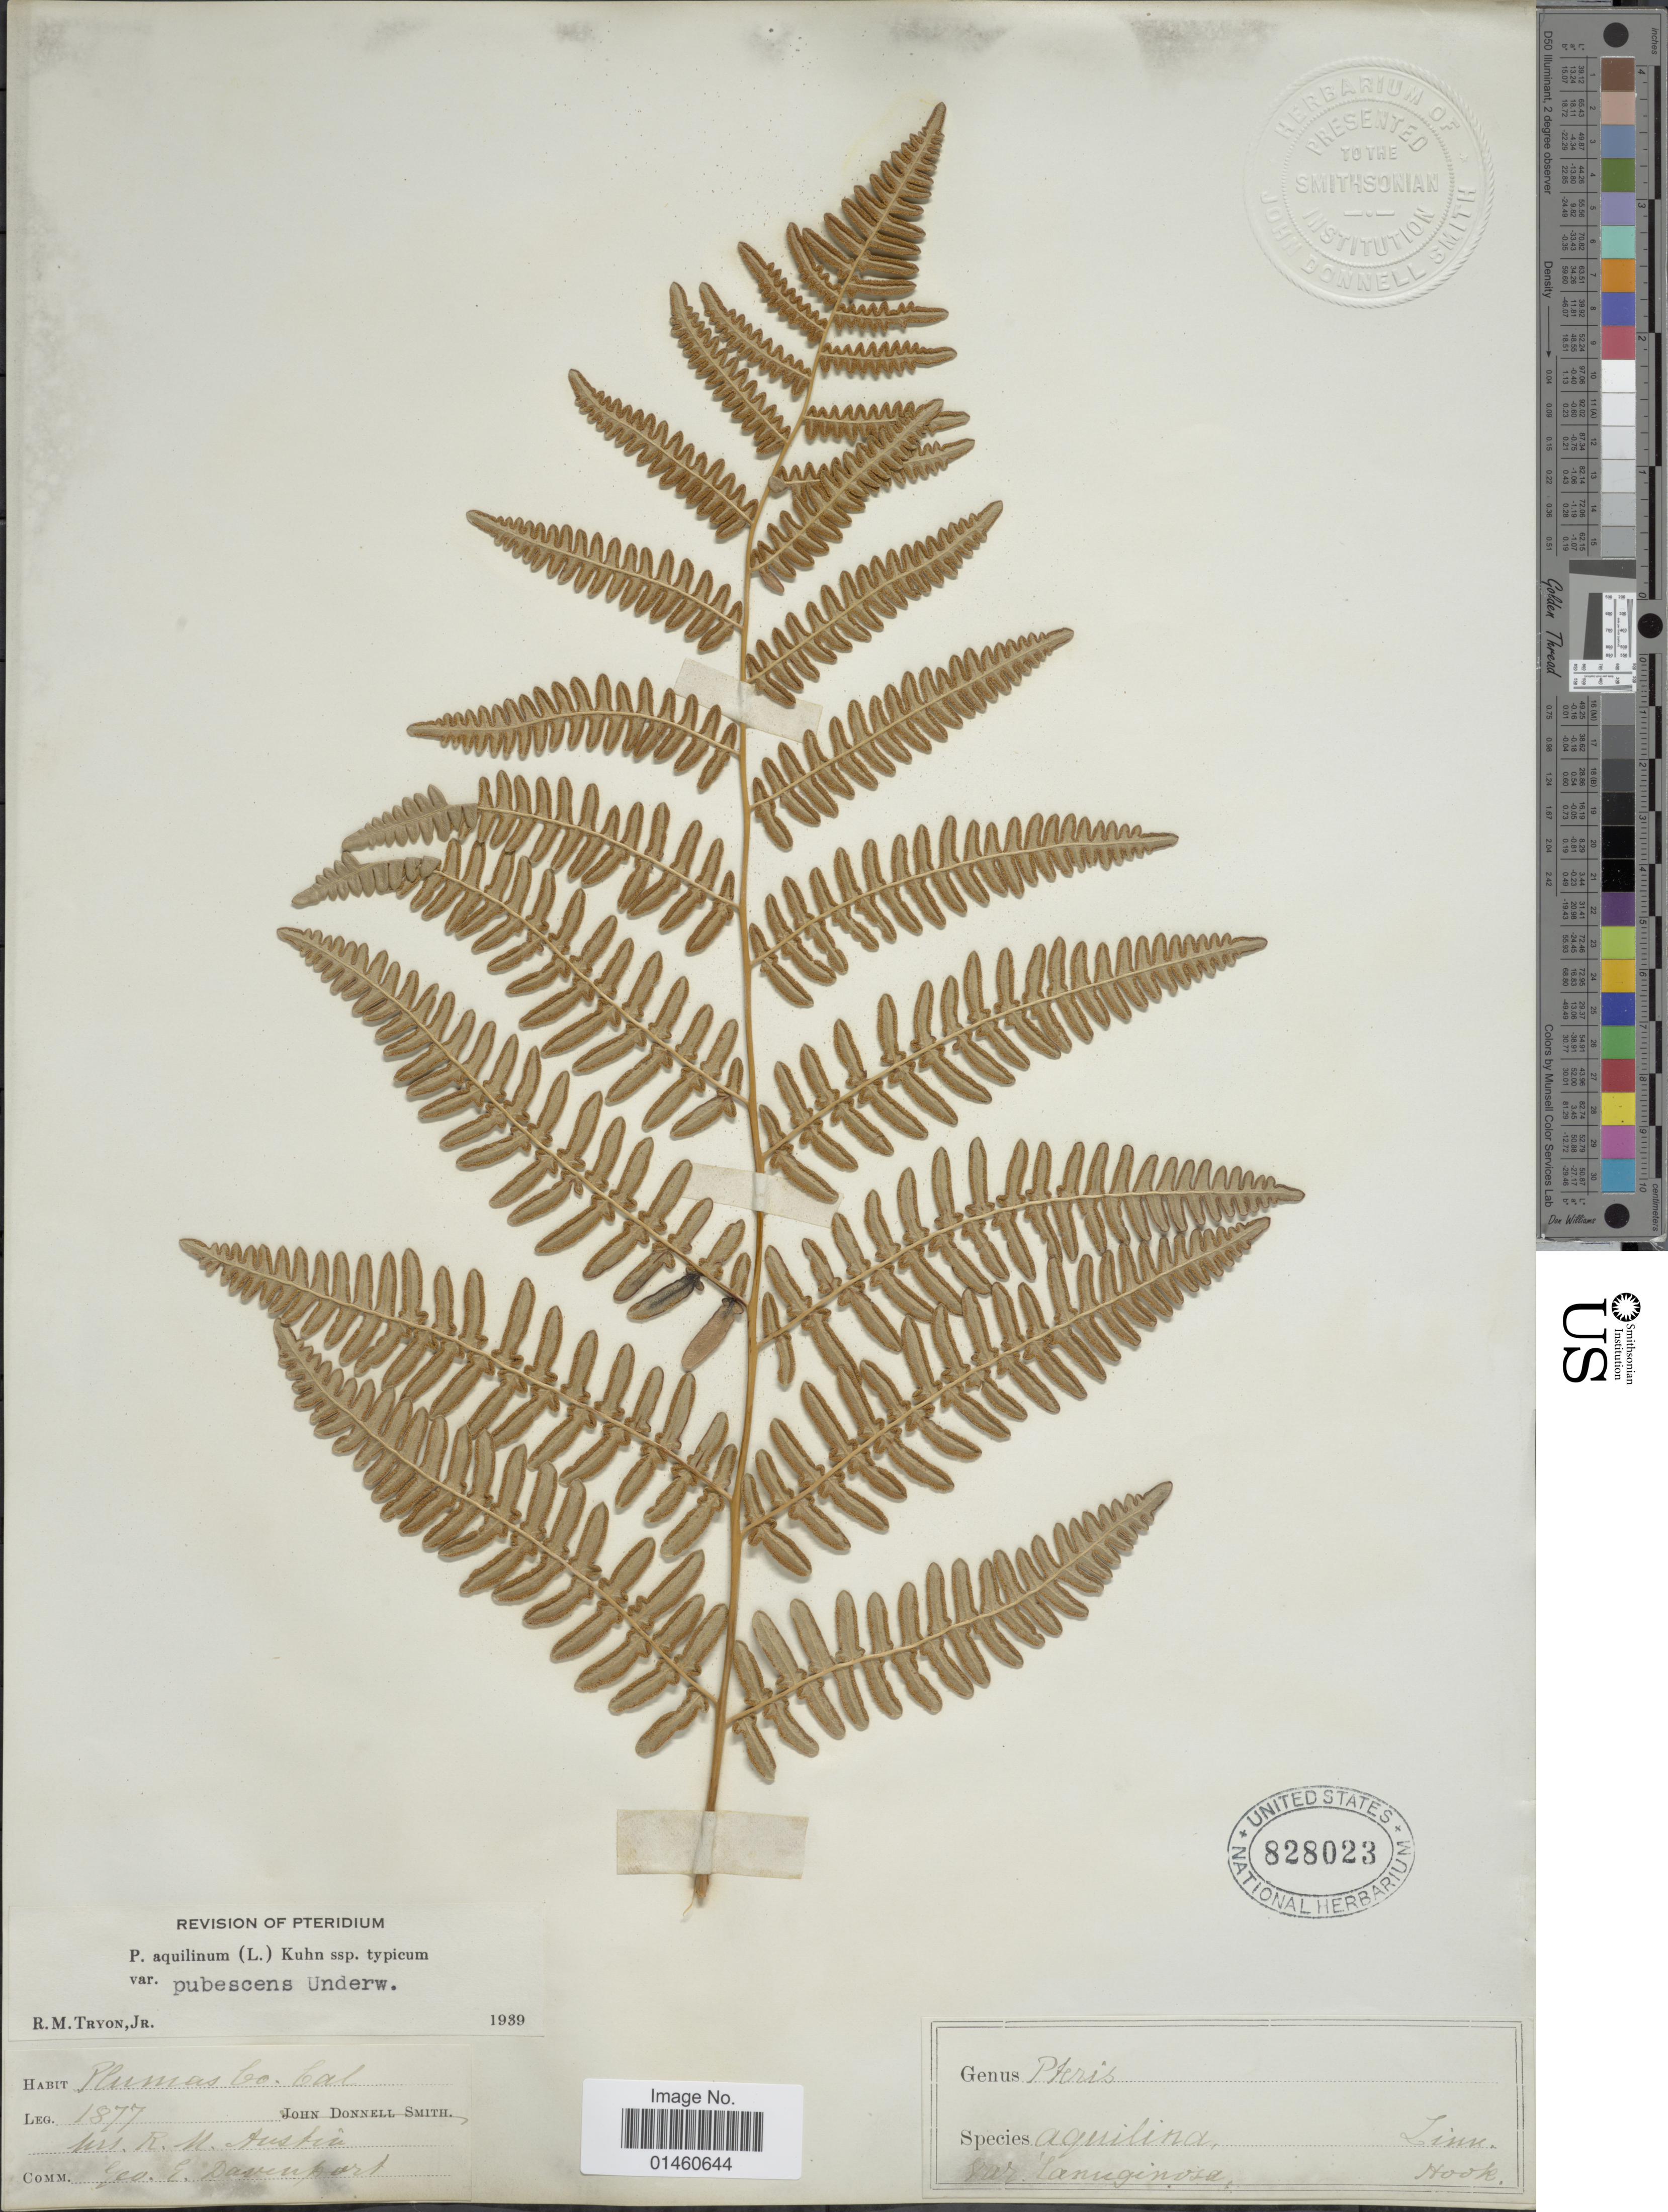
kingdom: Plantae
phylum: Tracheophyta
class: Polypodiopsida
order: Polypodiales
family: Dennstaedtiaceae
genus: Pteridium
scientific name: Pteridium pubescens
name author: (Underw.) Christenh.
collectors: R. Austin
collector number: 1877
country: United States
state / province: California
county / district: Plumas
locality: Plumas Co.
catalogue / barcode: US 828023